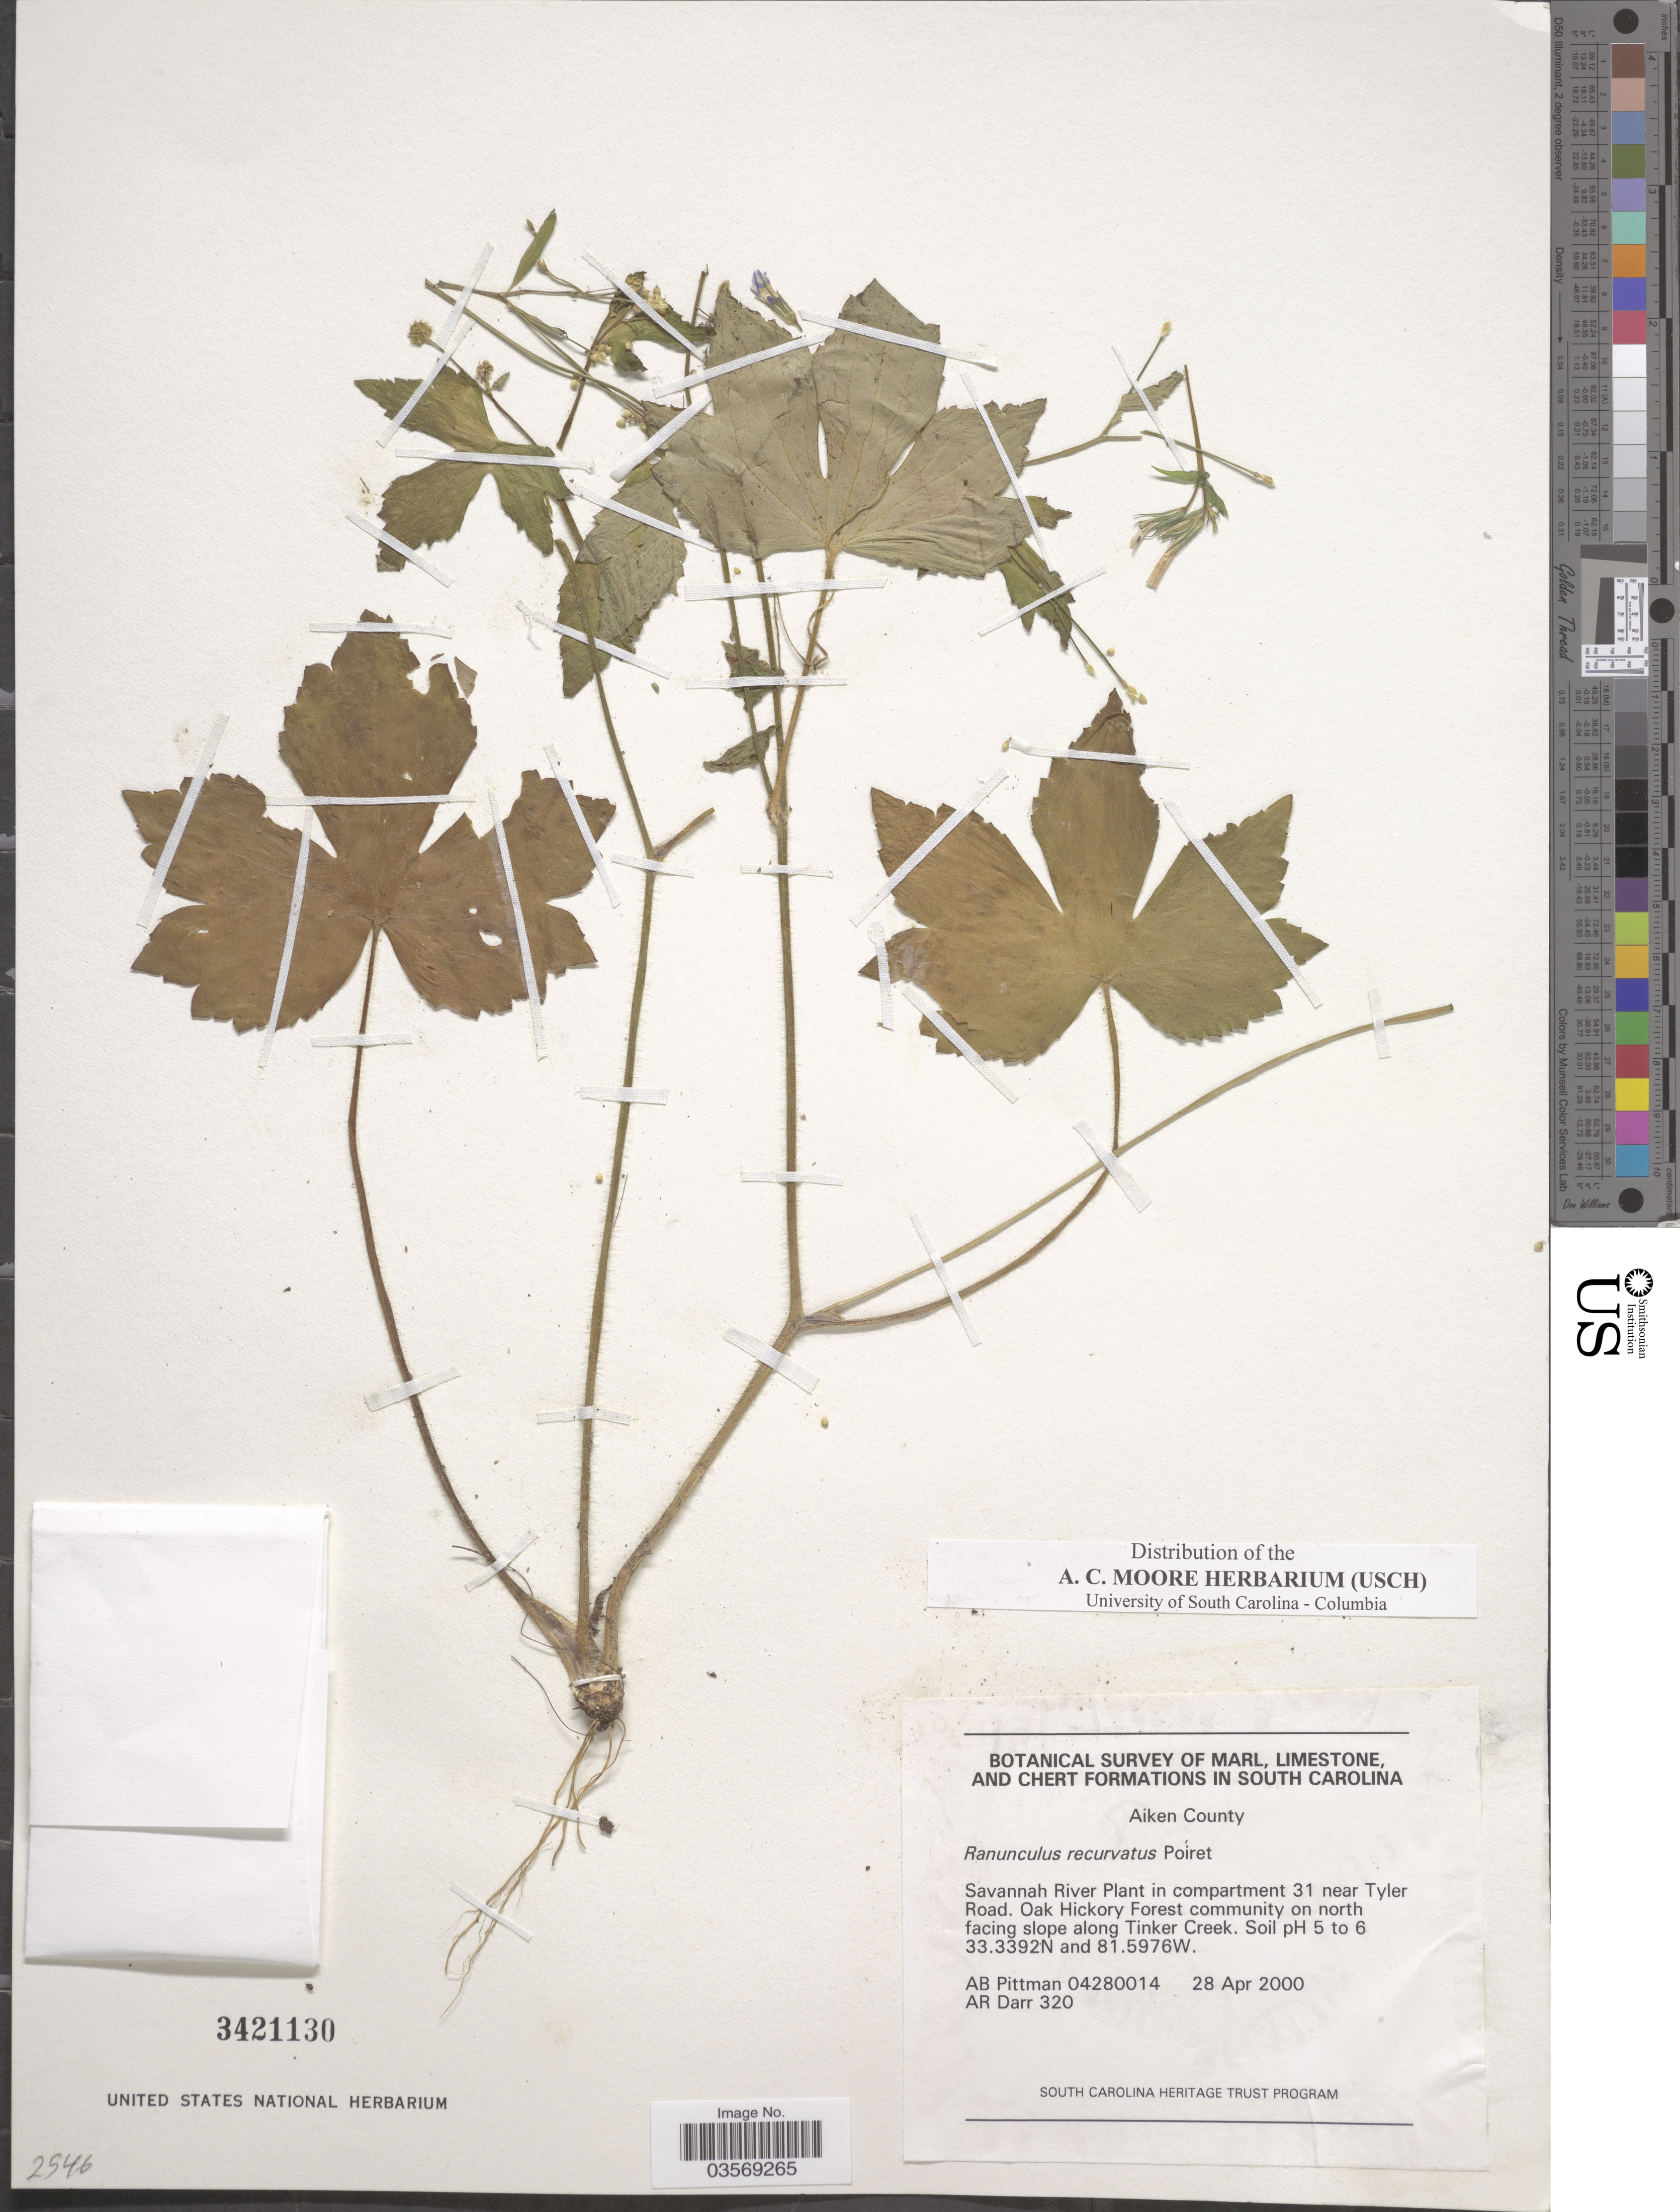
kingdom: Plantae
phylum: Tracheophyta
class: Magnoliopsida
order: Ranunculales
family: Ranunculaceae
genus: Ranunculus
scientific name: Ranunculus recurvatus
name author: Poir.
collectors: A. B. Pittman & A. Darr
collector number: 04280014?/320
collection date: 2000-04-28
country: United States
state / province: South Carolina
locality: Aiken County. Savannah River Plant in compartment 31 near Tyler Road. Oak Hickory Forest community on north facing slope along Tinker Creek.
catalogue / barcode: US 3421130